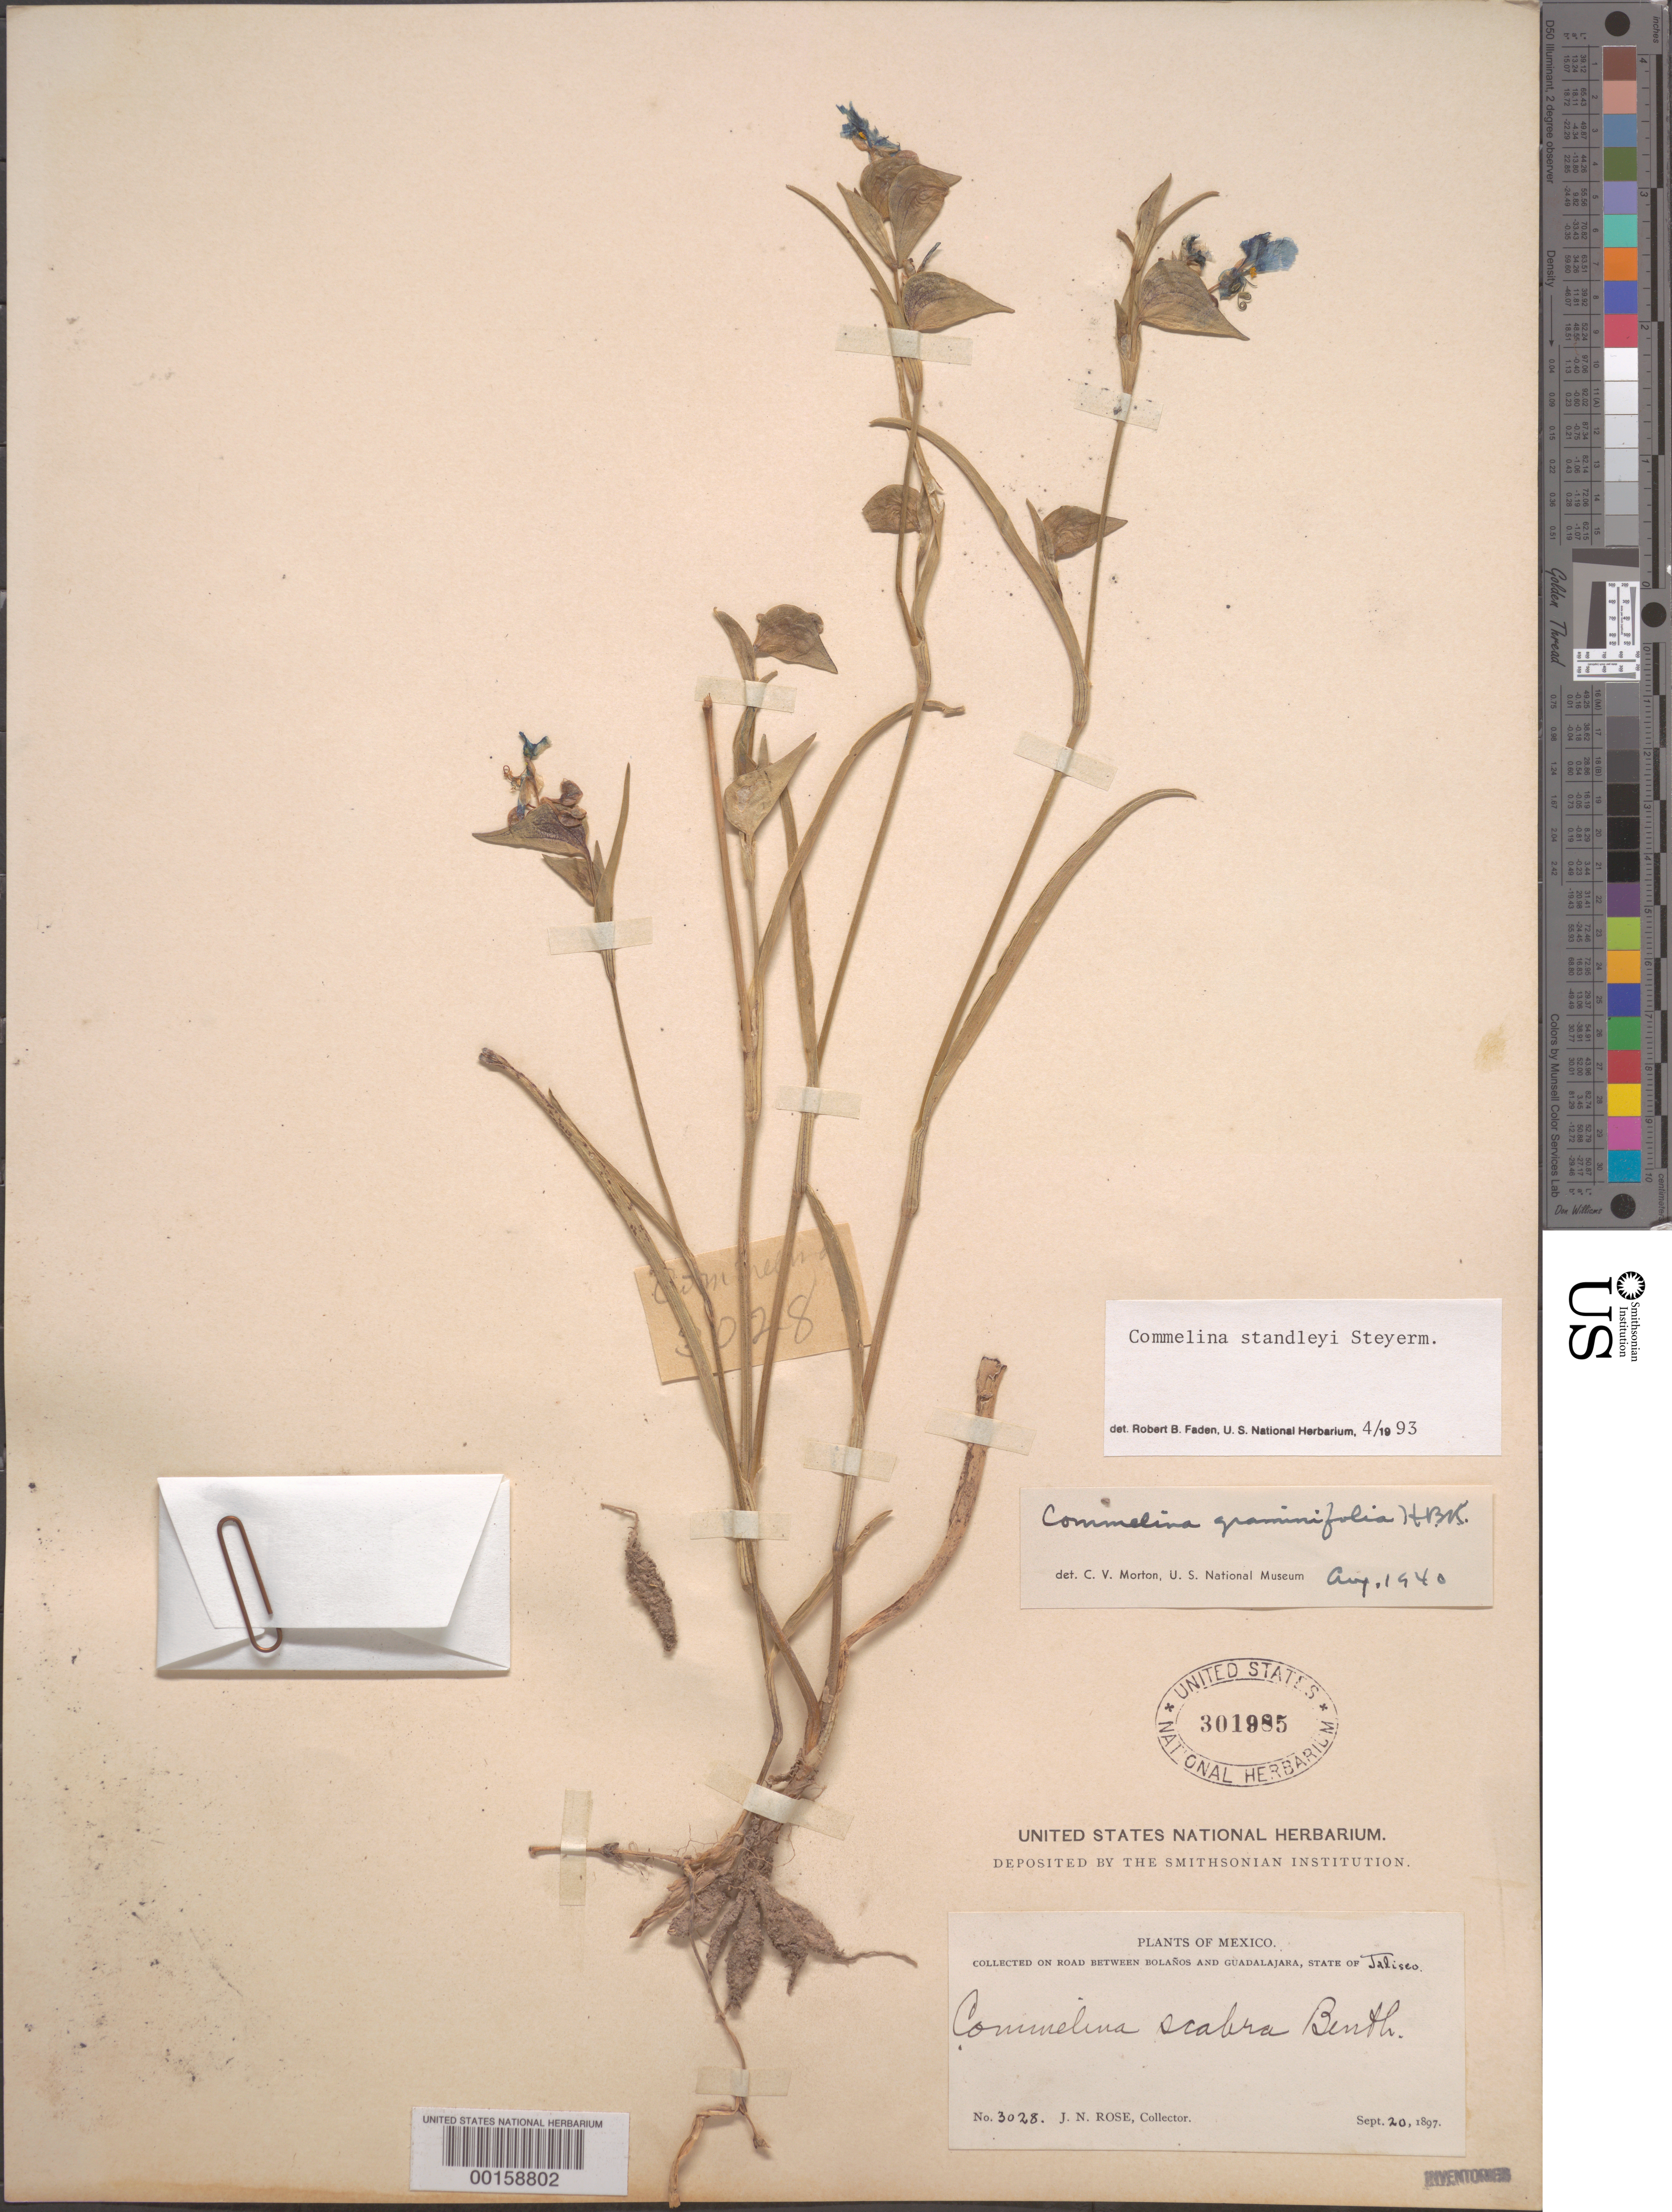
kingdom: Plantae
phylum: Tracheophyta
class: Liliopsida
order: Commelinales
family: Commelinaceae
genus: Commelina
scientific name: Commelina standleyi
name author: Steyerm.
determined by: Faden, Robert B., (US), Smithsonian Institution - National Museum of Natural History (UNITED STATES)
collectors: J. N. Rose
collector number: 3028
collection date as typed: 20 Sep 1897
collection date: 1897-09-20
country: Mexico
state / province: Jalisco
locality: Between Guadalajara and Bolanos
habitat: Roadside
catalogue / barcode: US 301985